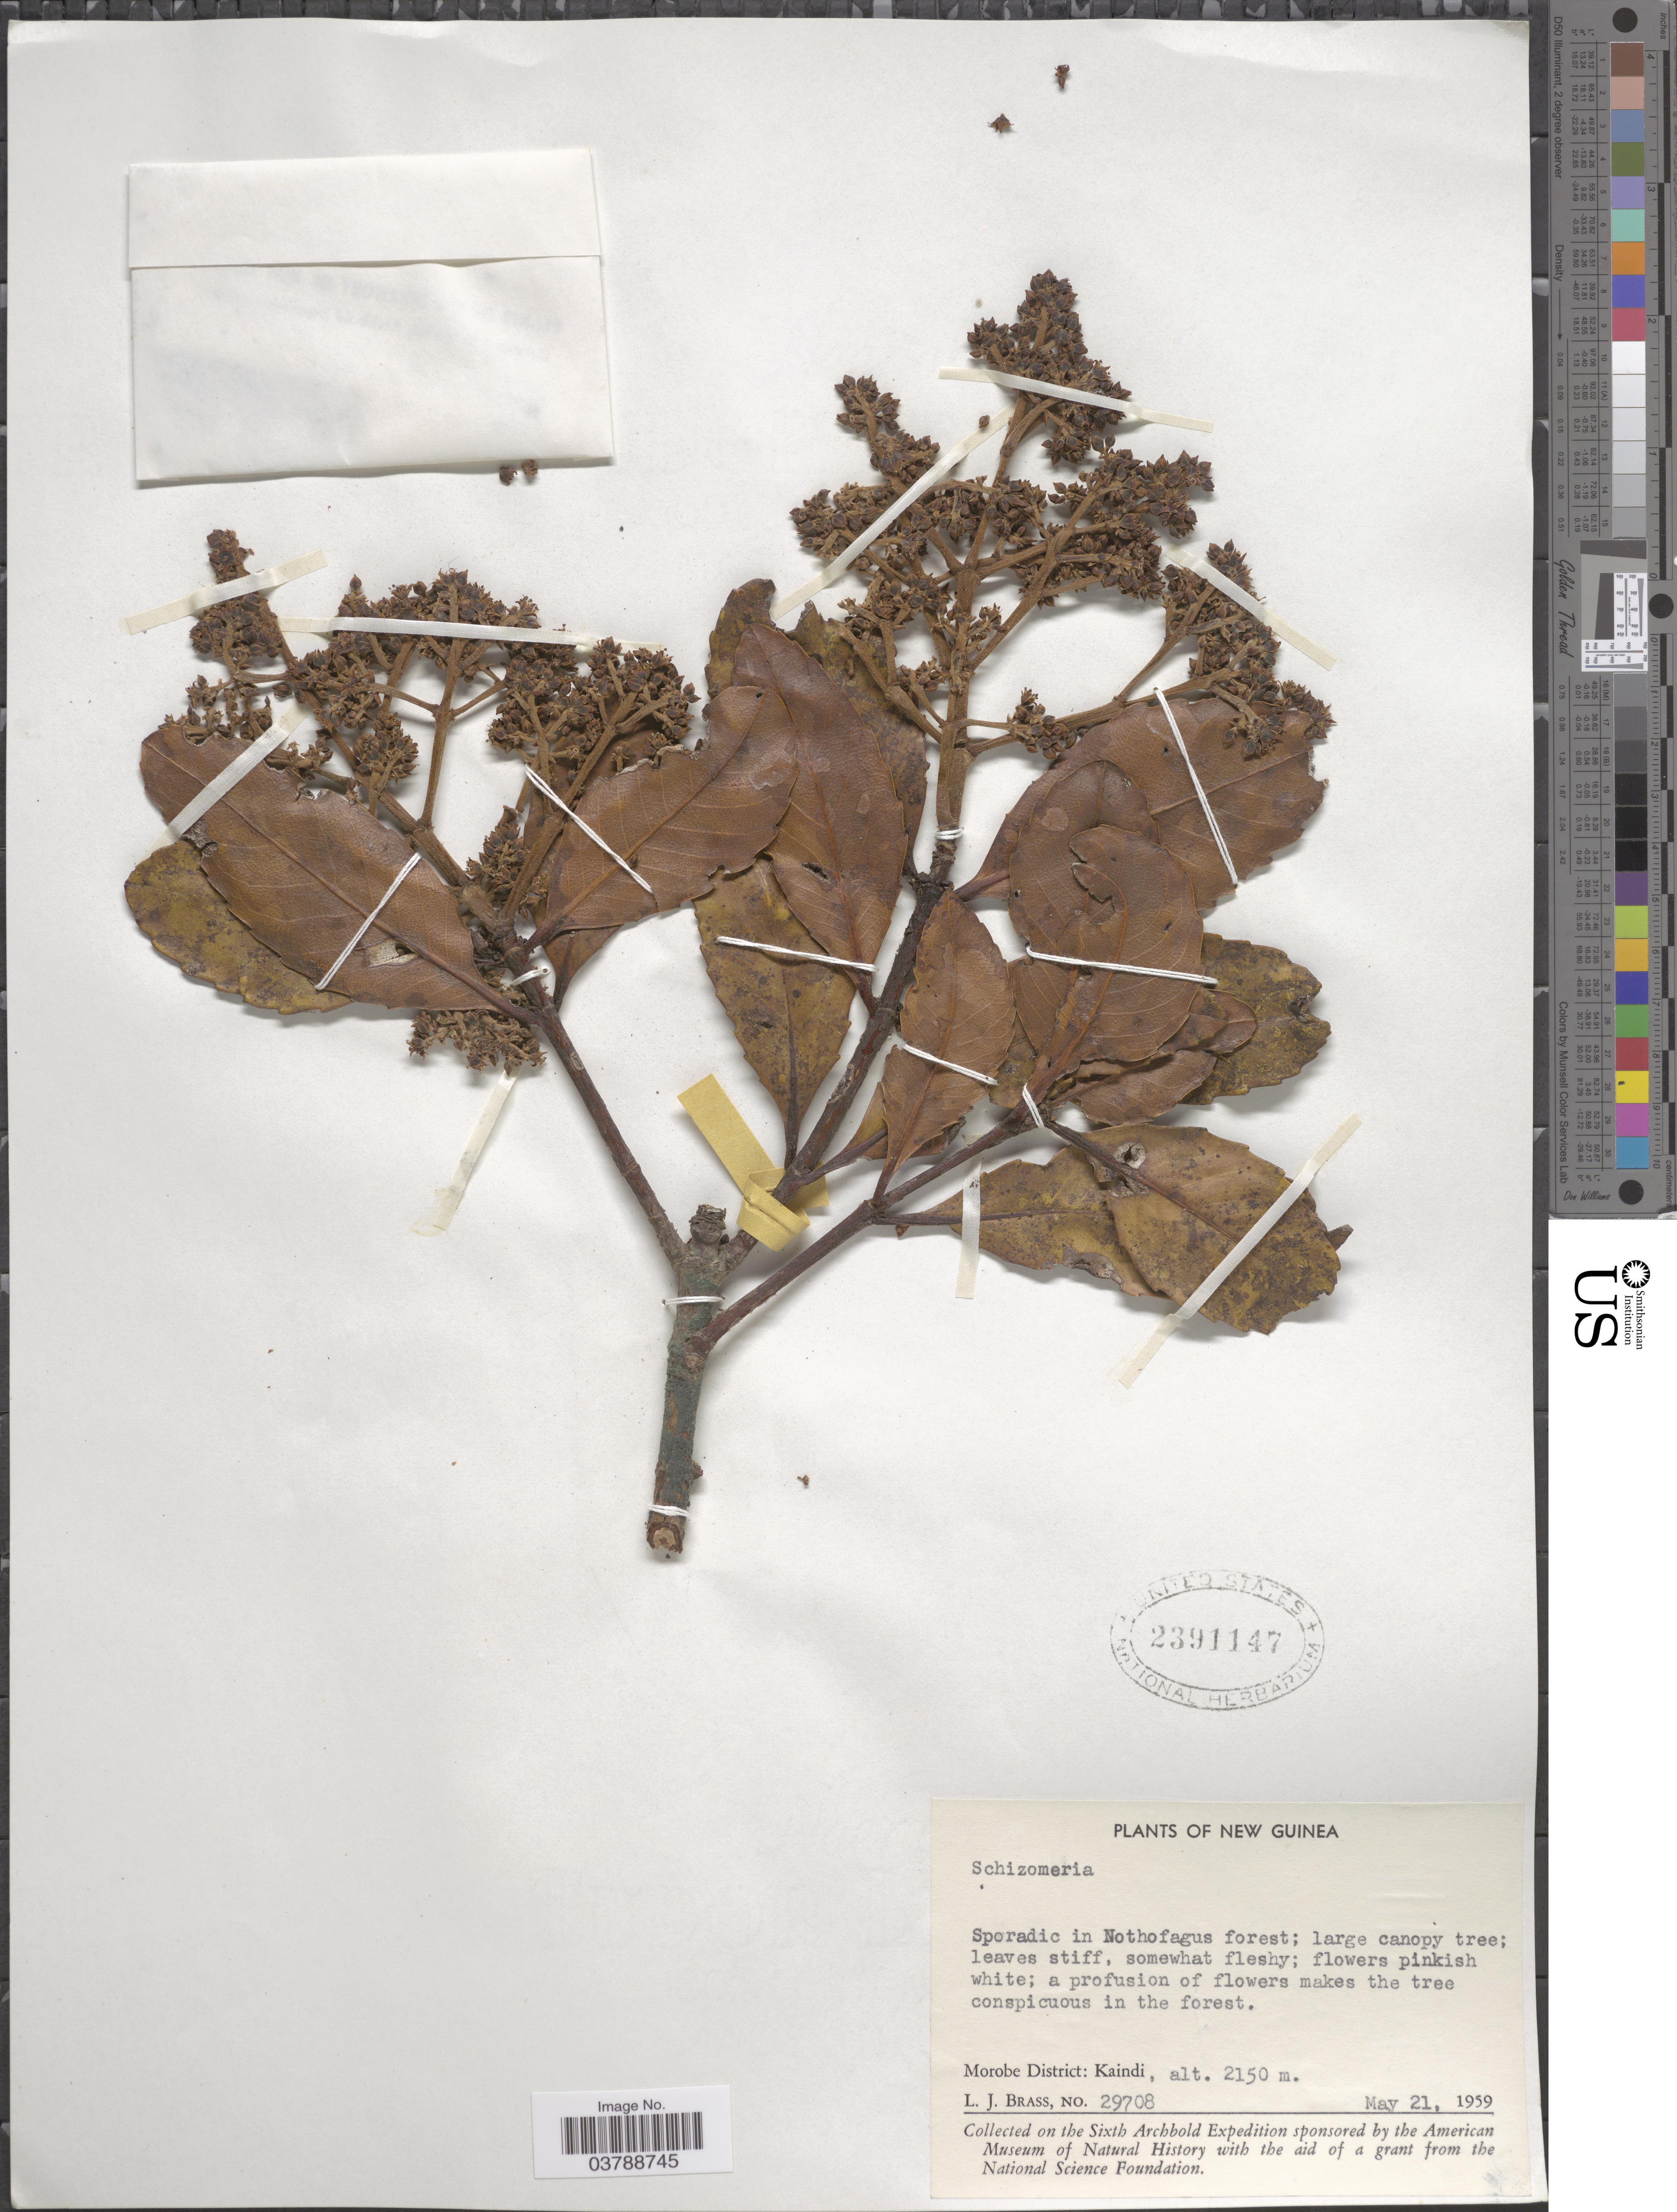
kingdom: Plantae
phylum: Tracheophyta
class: Magnoliopsida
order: Oxalidales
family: Cunoniaceae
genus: Schizomeria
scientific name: Schizomeria sp.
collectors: L. J. Brass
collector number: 29708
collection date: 1959-05-21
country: Papua New Guinea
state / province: Morobe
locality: New Guinea. Morobe District: Kaindi.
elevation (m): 2150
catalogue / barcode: US 2391147